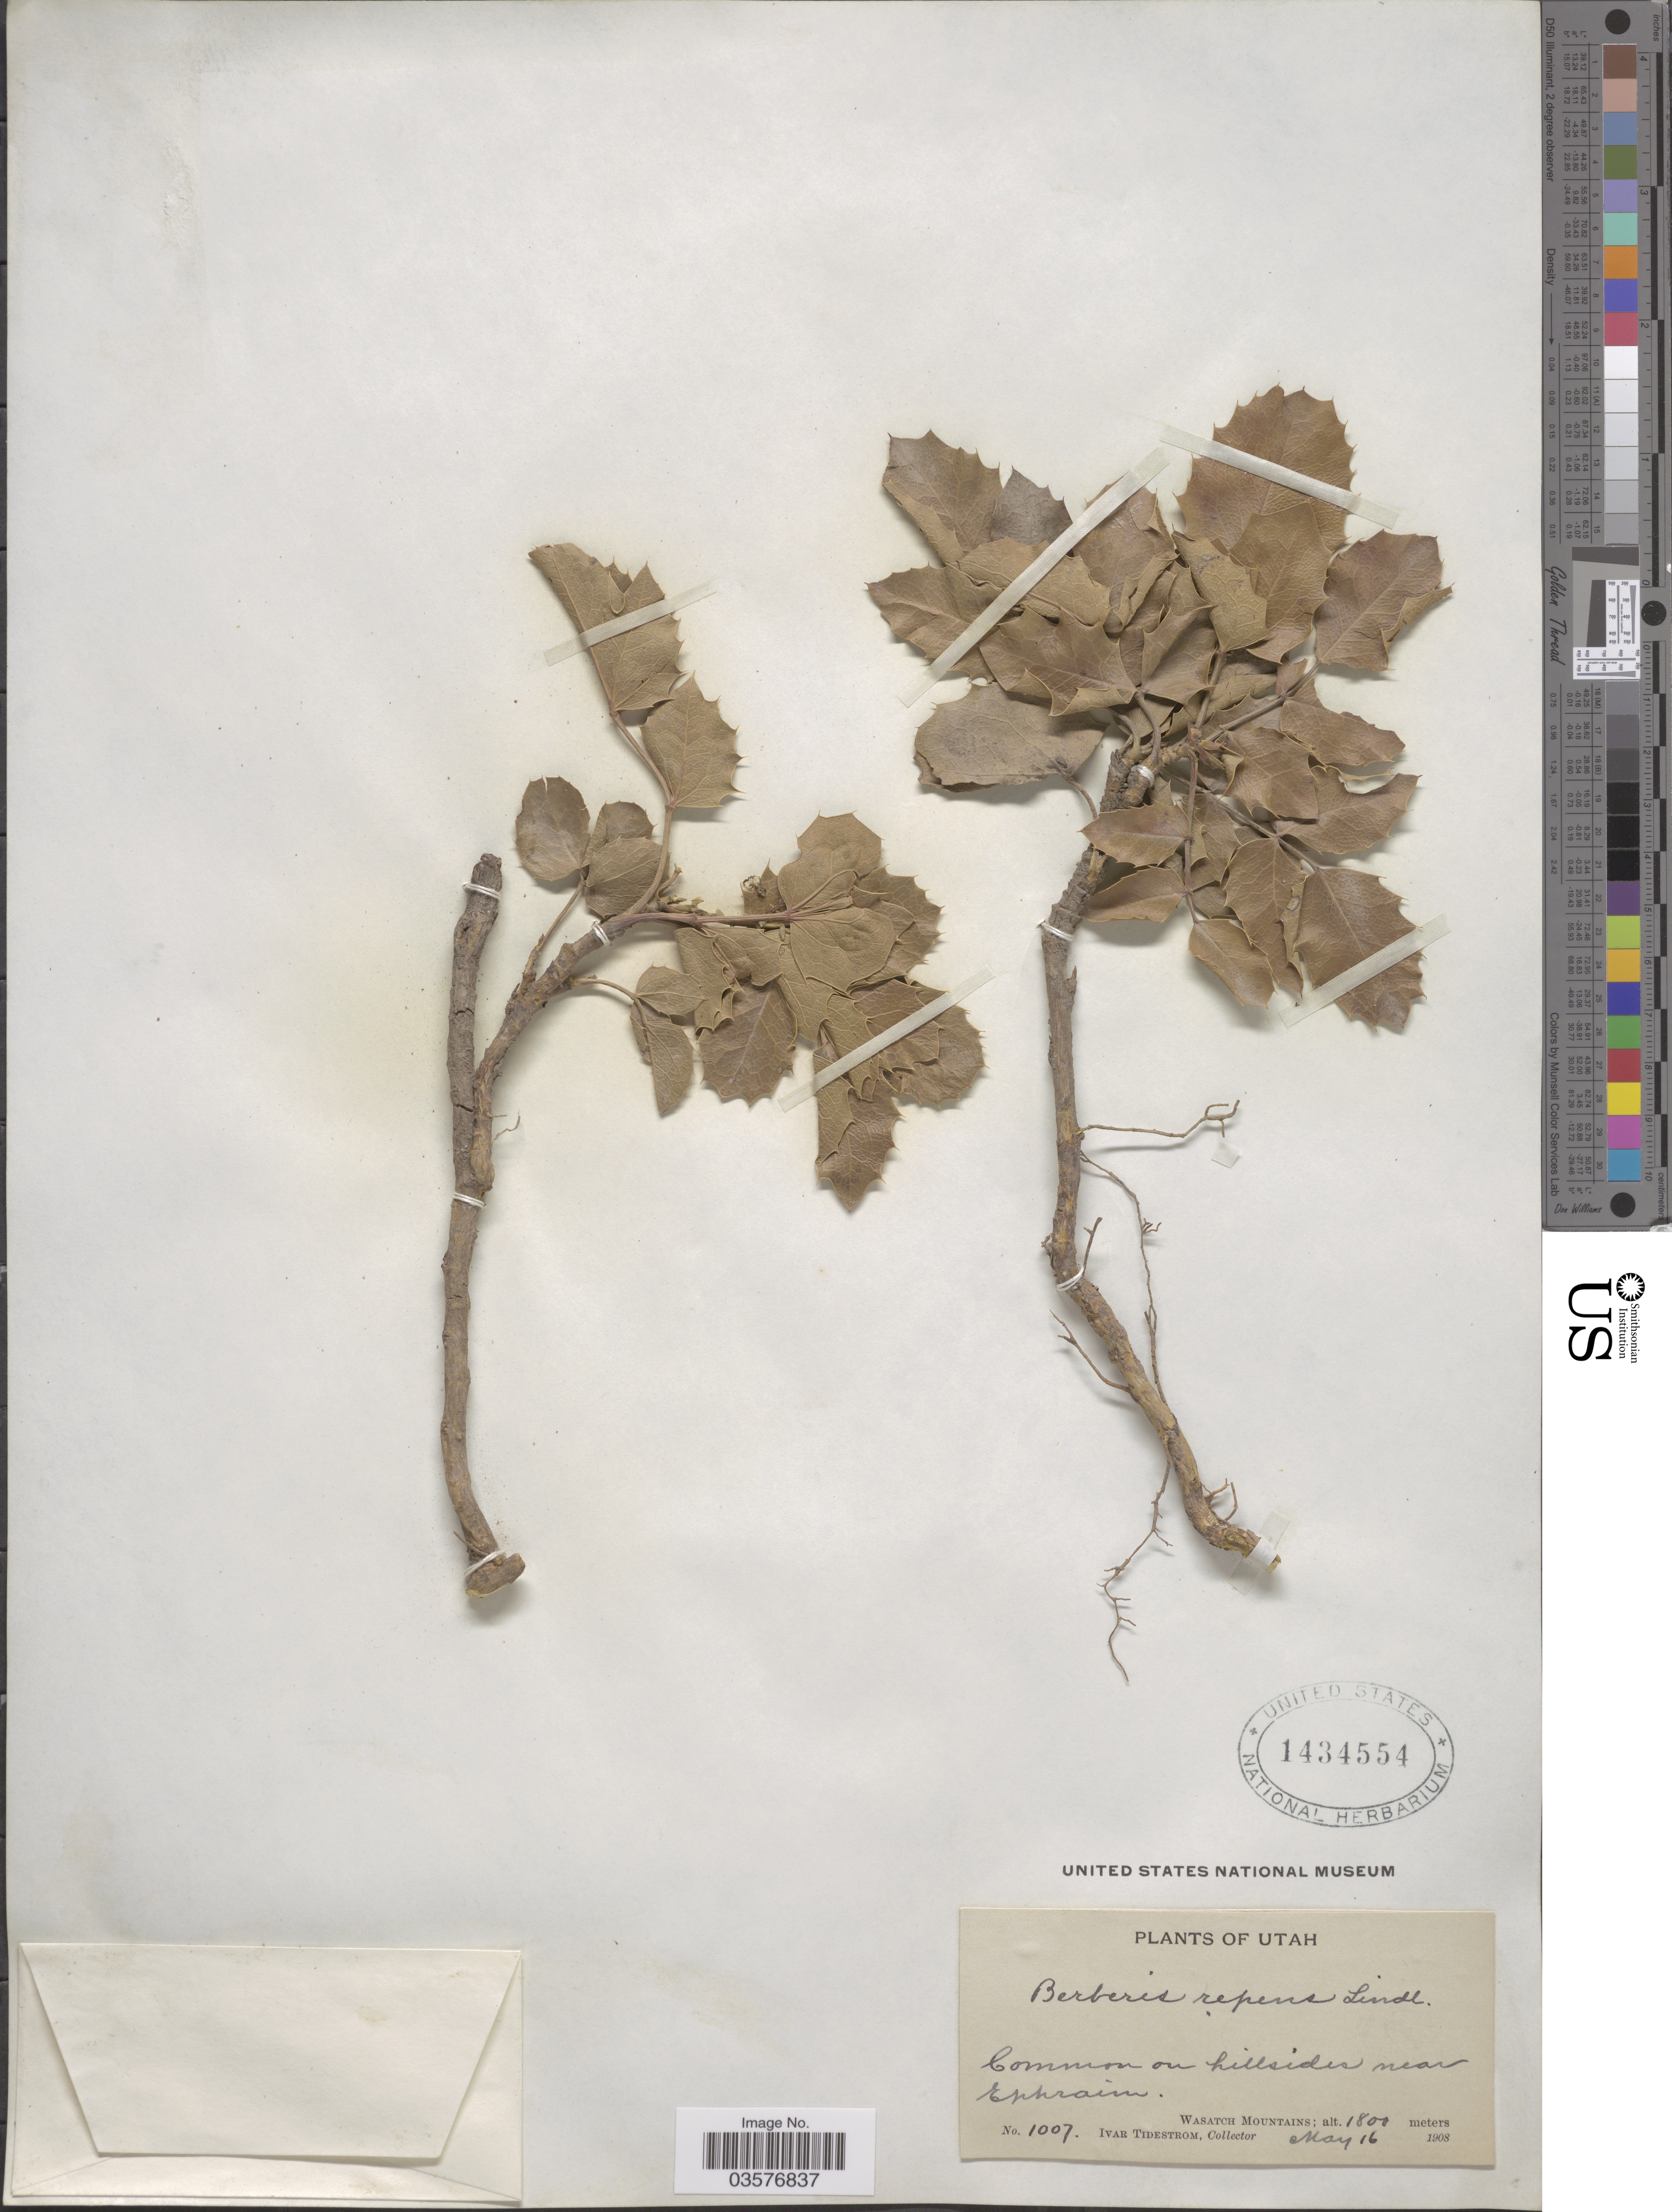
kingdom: Plantae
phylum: Tracheophyta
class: Magnoliopsida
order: Ranunculales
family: Berberidaceae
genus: Mahonia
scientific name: Mahonia repens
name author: (Lindl.) G. Don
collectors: I. F. Tidestrom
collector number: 1007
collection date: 1908-05-16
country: United States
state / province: Utah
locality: Common on hillsides near Ephraim. Wasatch Mountains.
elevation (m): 1800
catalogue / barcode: US 1434554